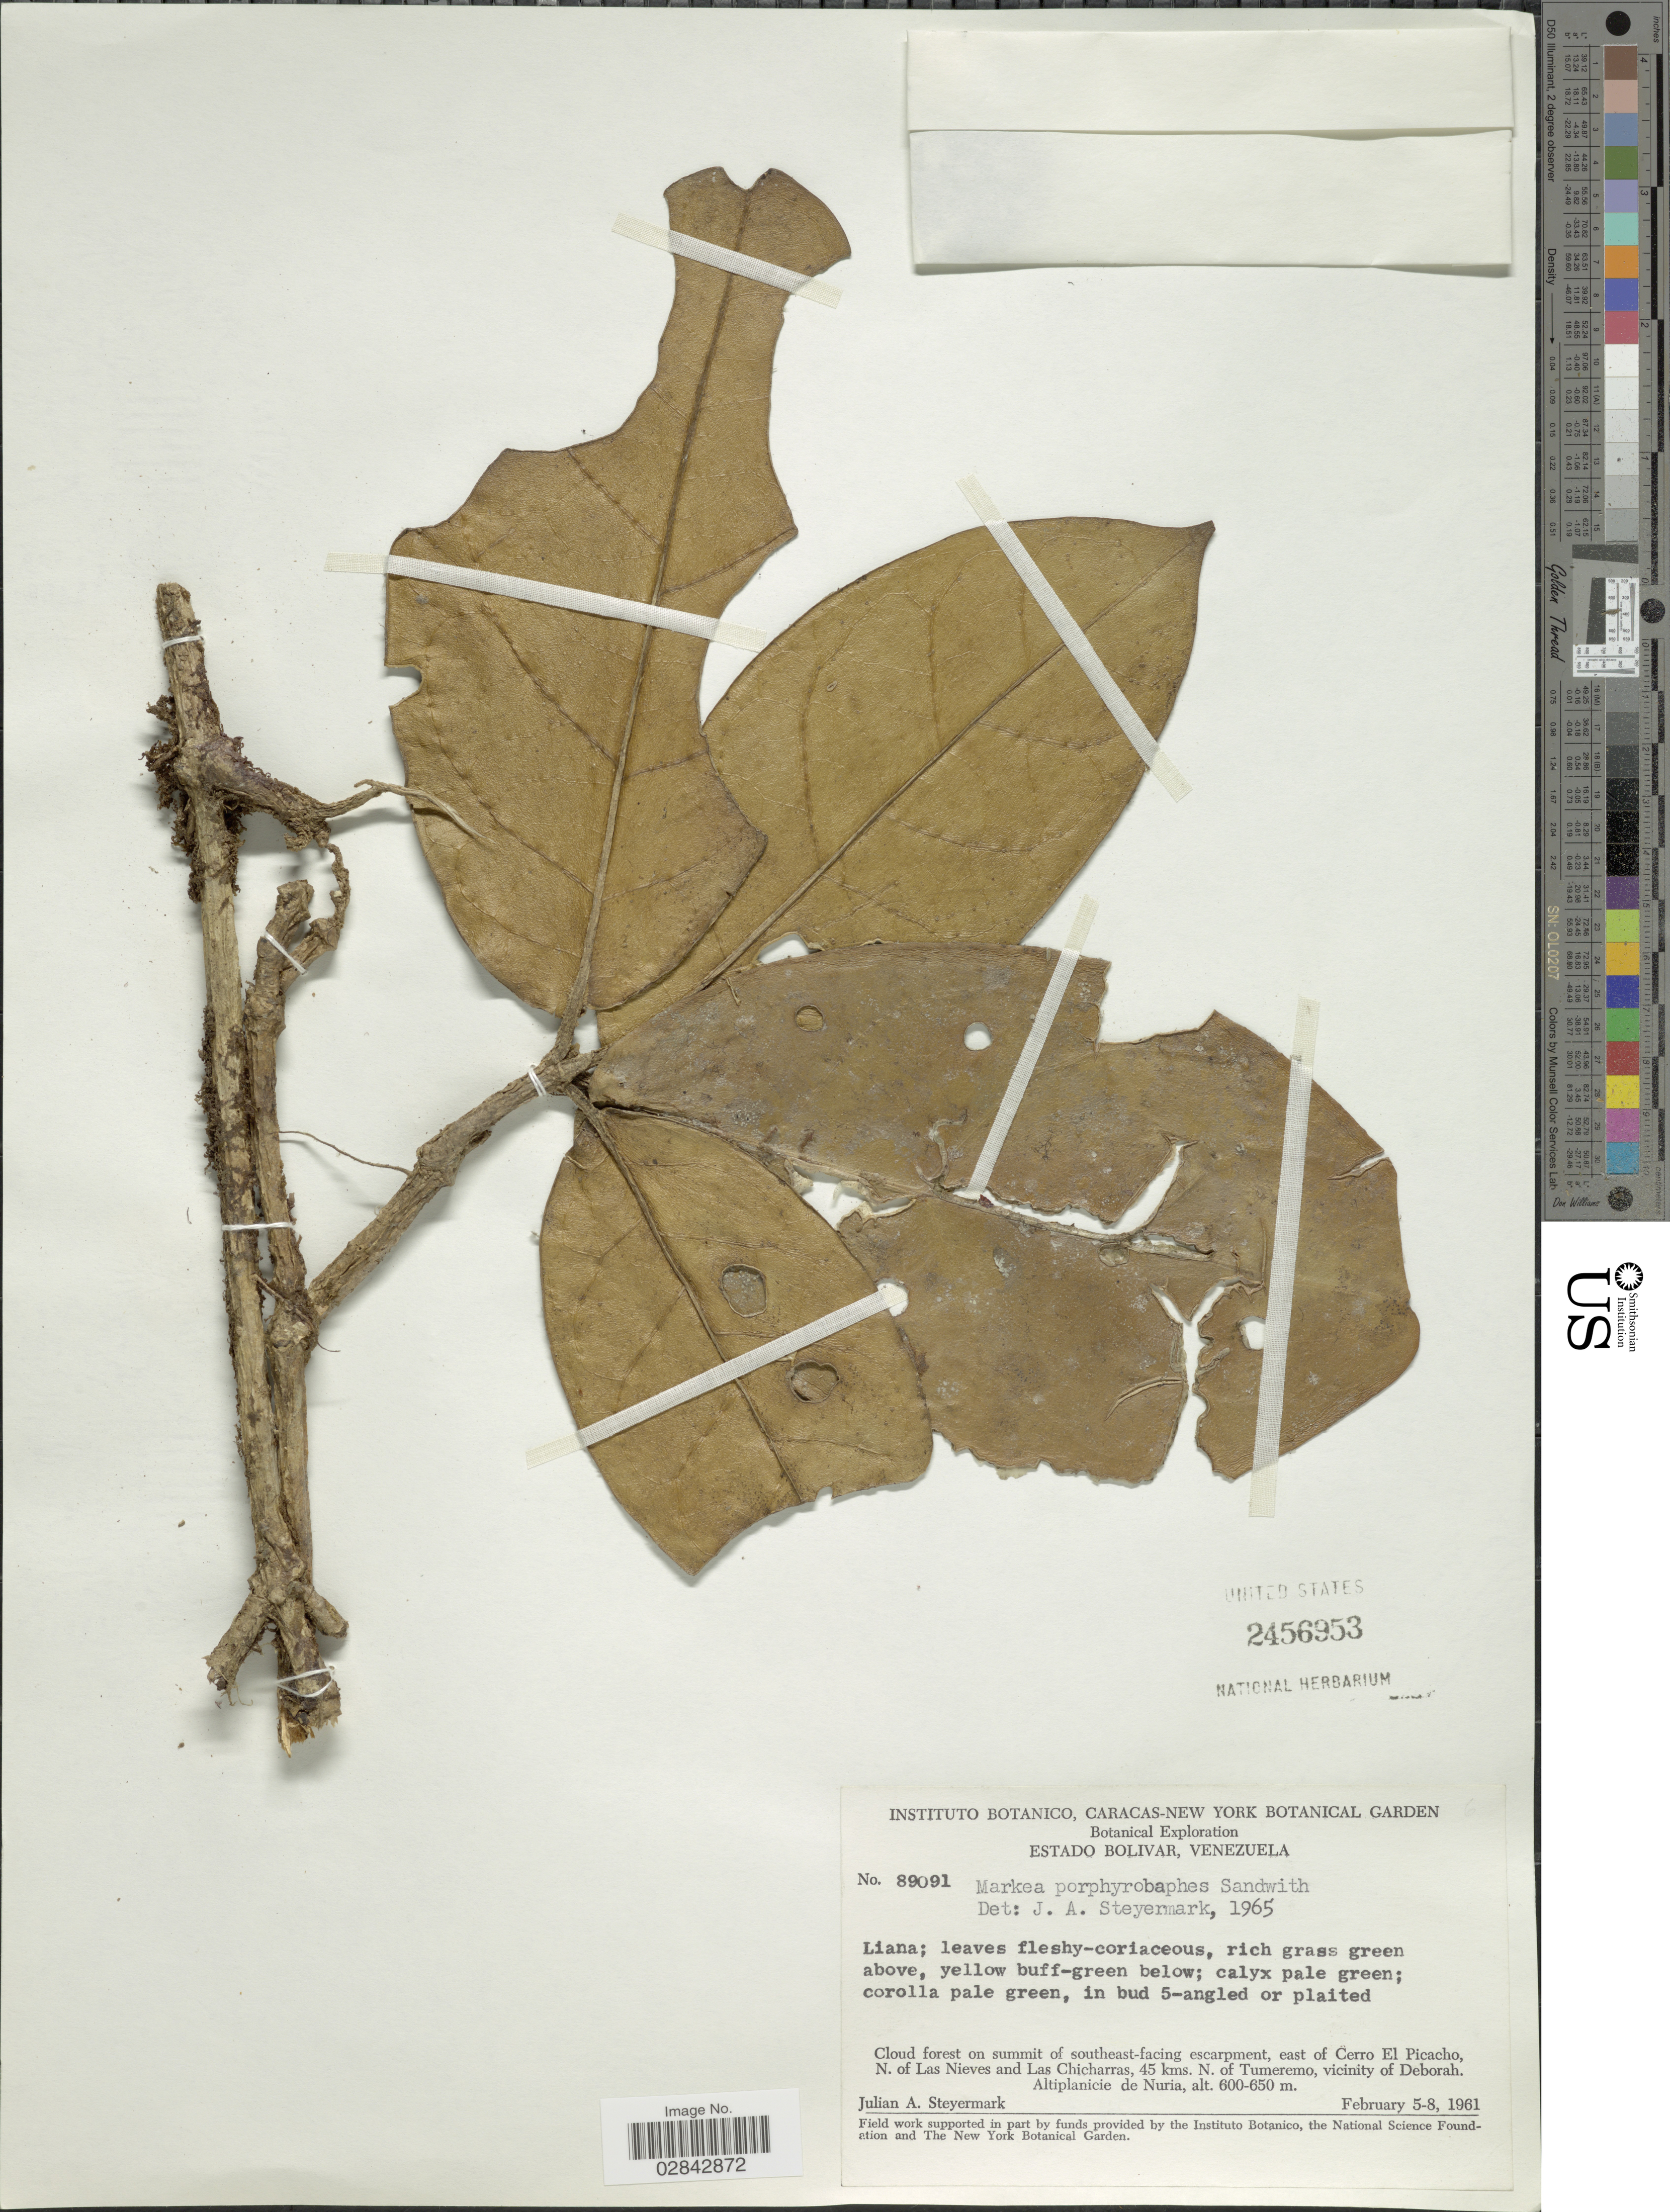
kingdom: Plantae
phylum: Tracheophyta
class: Magnoliopsida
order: Solanales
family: Solanaceae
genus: Markea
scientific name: Markea sessiliflora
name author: Ducke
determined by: Nee, Michael H.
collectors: J. Steyermark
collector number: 89091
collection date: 1961-02-05/1961-02-08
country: Venezuela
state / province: Bolivar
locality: Cloud forest on summit of southeast-facing escarpment, east of Cerro El Picacho, N. of Las Nieves and Las Chicharras, 45 kms. N. of Tumeremo, vicinity of Deborah. Altiplanicie de Nuria.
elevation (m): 600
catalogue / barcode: US 2456953